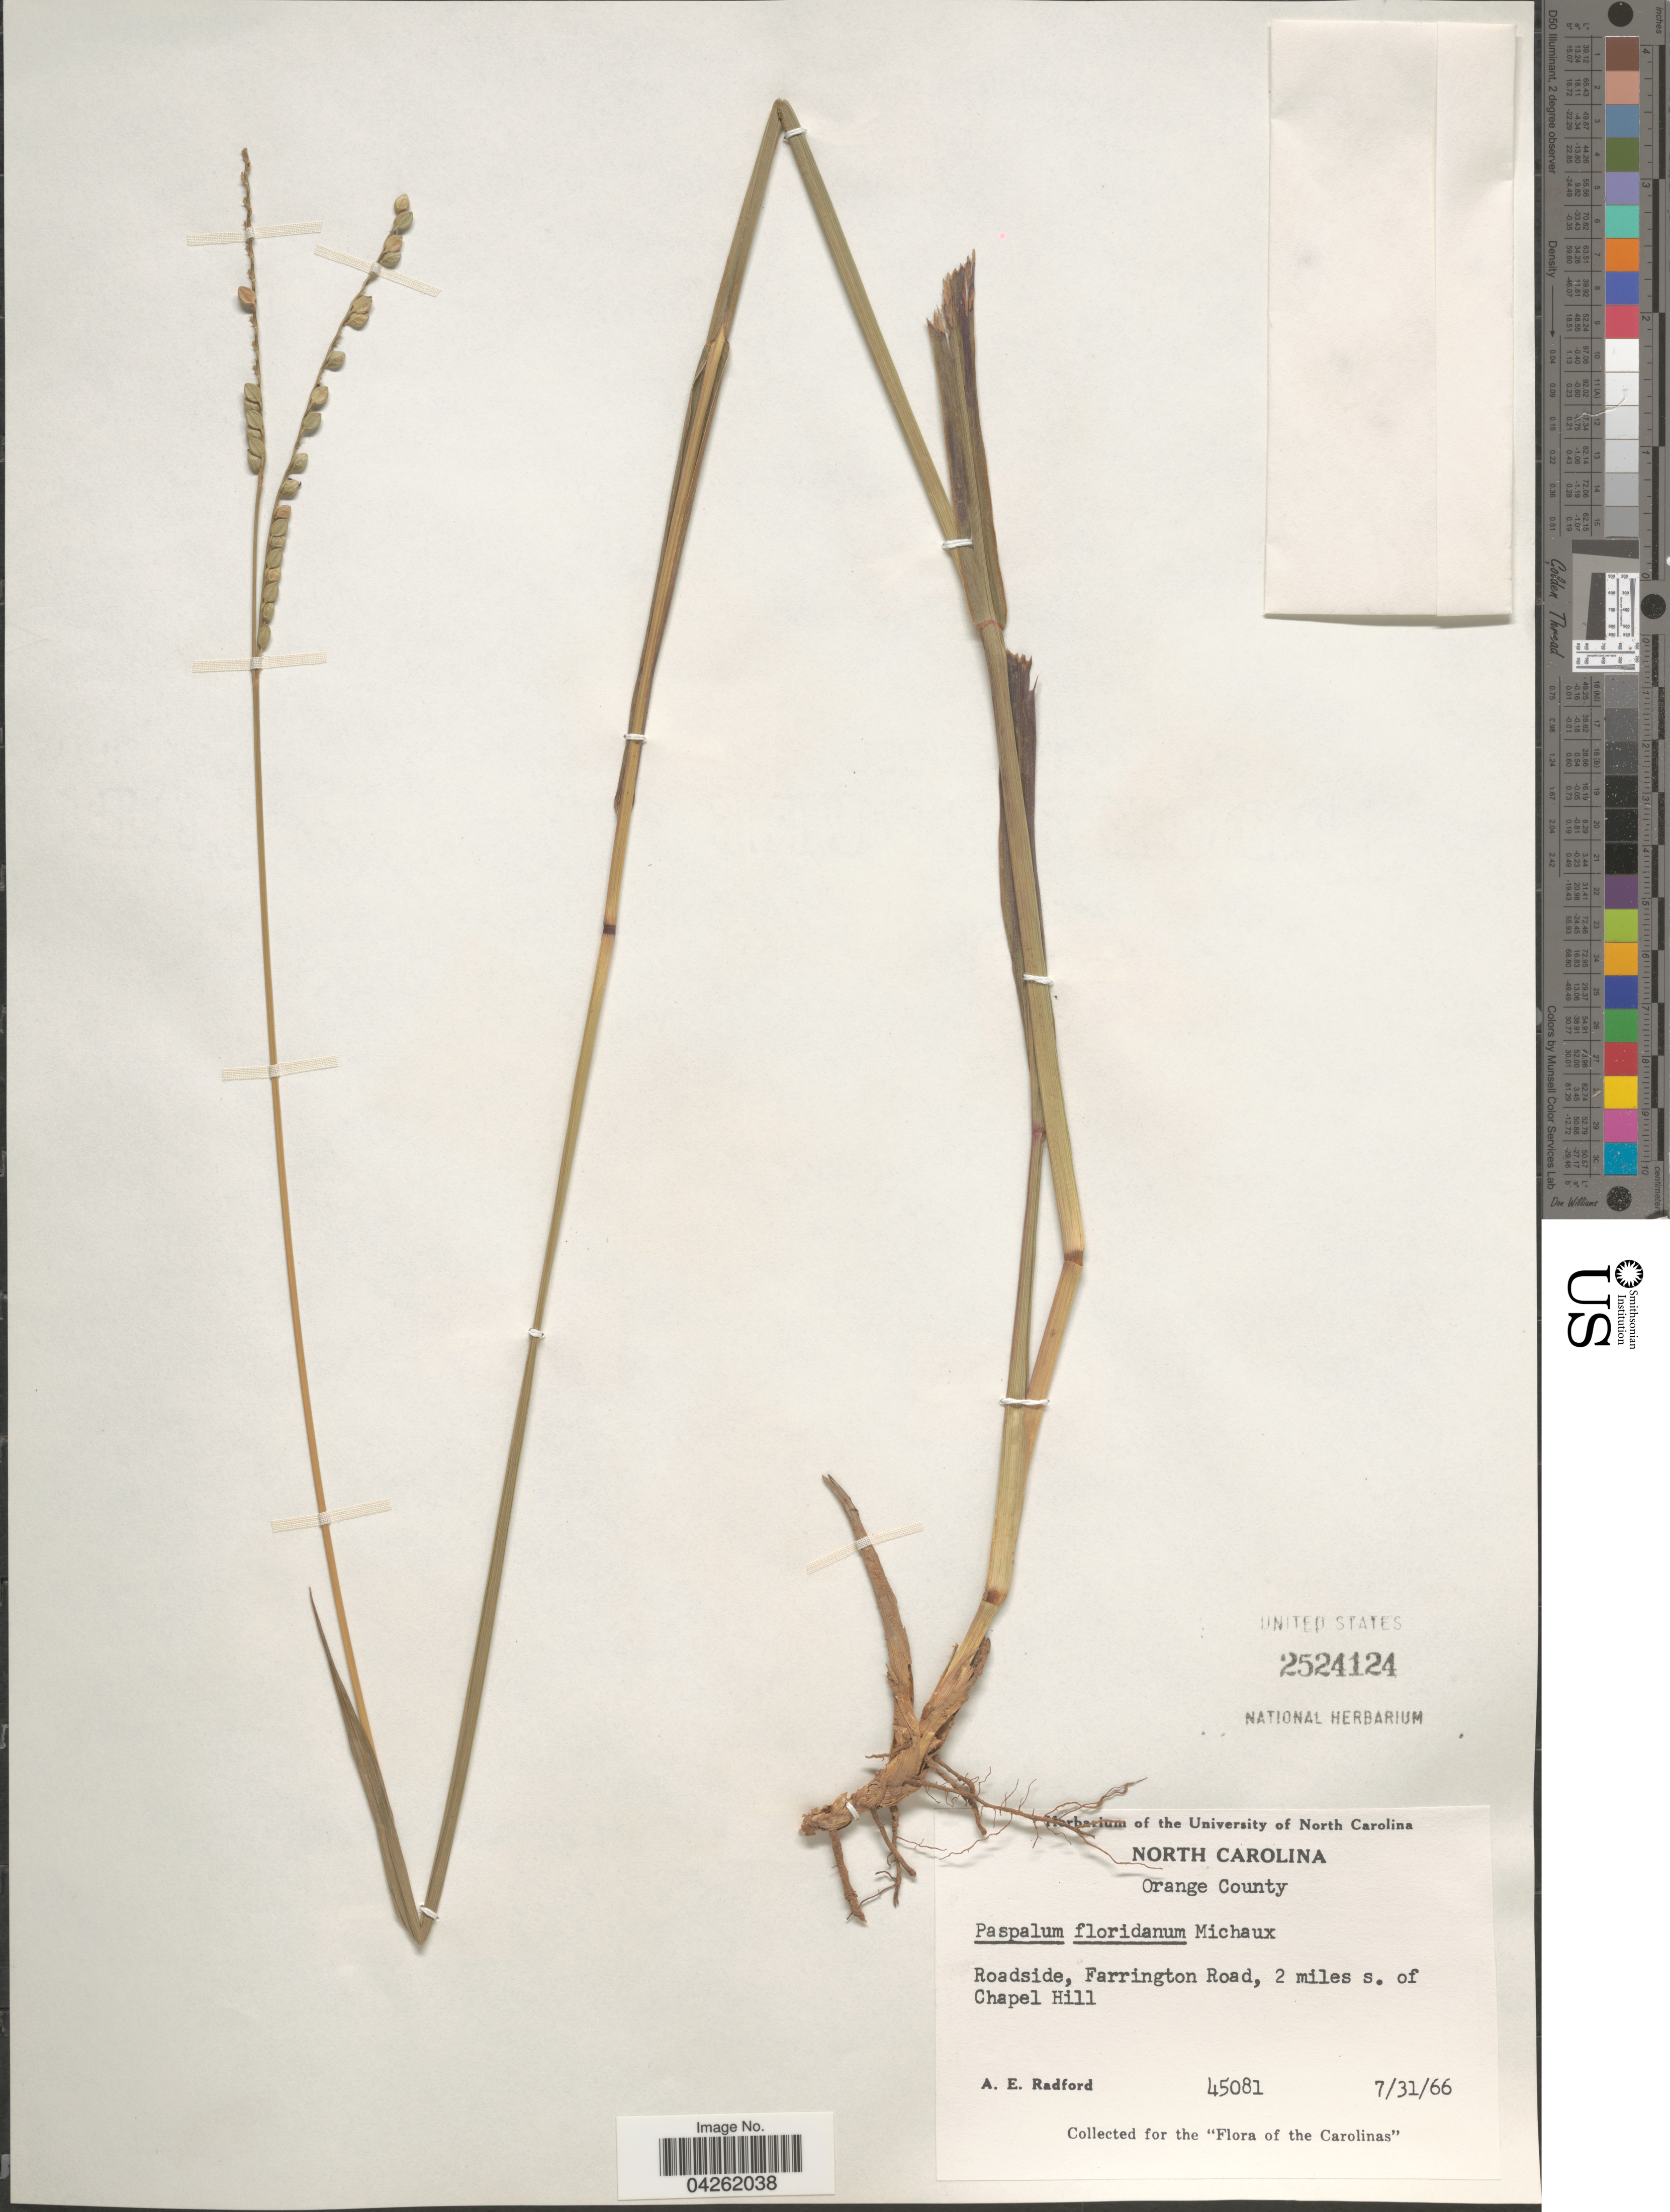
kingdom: Plantae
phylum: Tracheophyta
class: Liliopsida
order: Poales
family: Poaceae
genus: Paspalum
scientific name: Paspalum floridanum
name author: Michx.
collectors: A. E. Radford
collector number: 45081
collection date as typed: Transcribed d/m/y: 31/7/66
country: United States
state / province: North Carolina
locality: Orange County. Roadside, Farrington Road, 2 miles s. of Chapel Hill.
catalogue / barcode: US 2524124